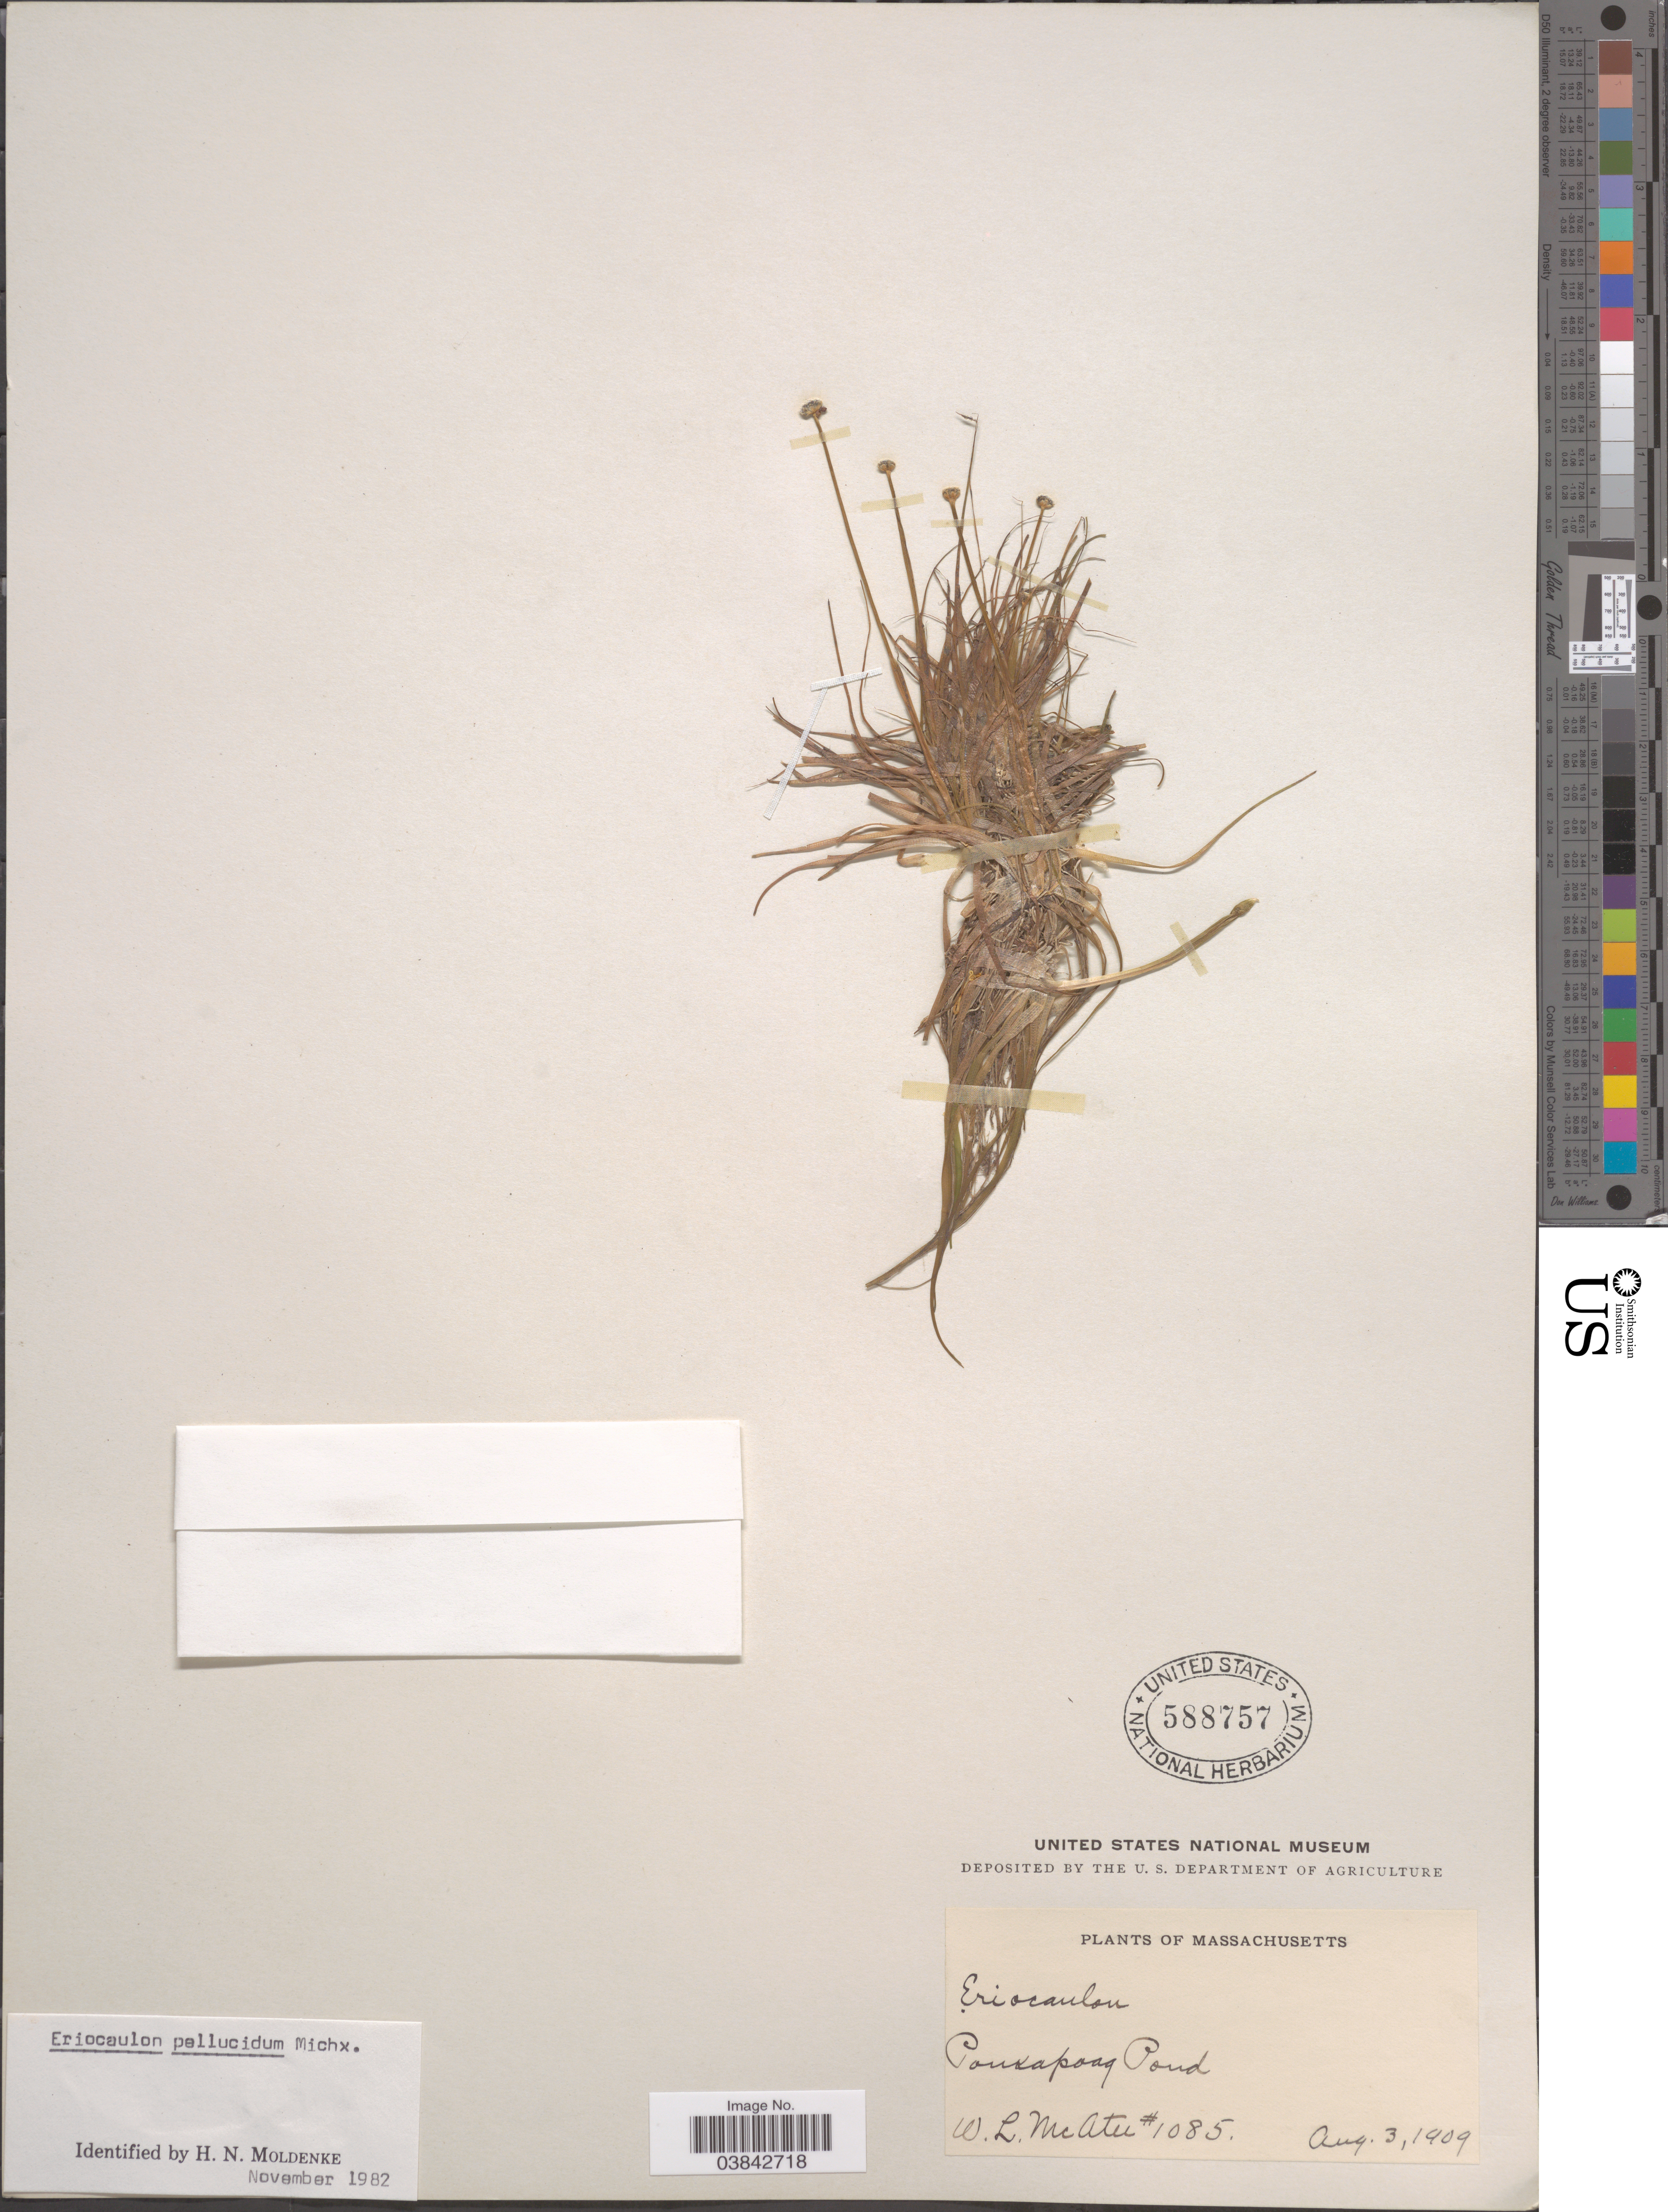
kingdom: Plantae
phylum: Tracheophyta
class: Liliopsida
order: Poales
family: Eriocaulaceae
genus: Eriocaulon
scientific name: Eriocaulon aquaticum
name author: (Hill) Druce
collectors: W. McAtee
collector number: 1085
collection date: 1909-08-03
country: United States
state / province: Massachusetts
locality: Ponkapoag Pond.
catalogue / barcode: US 588757